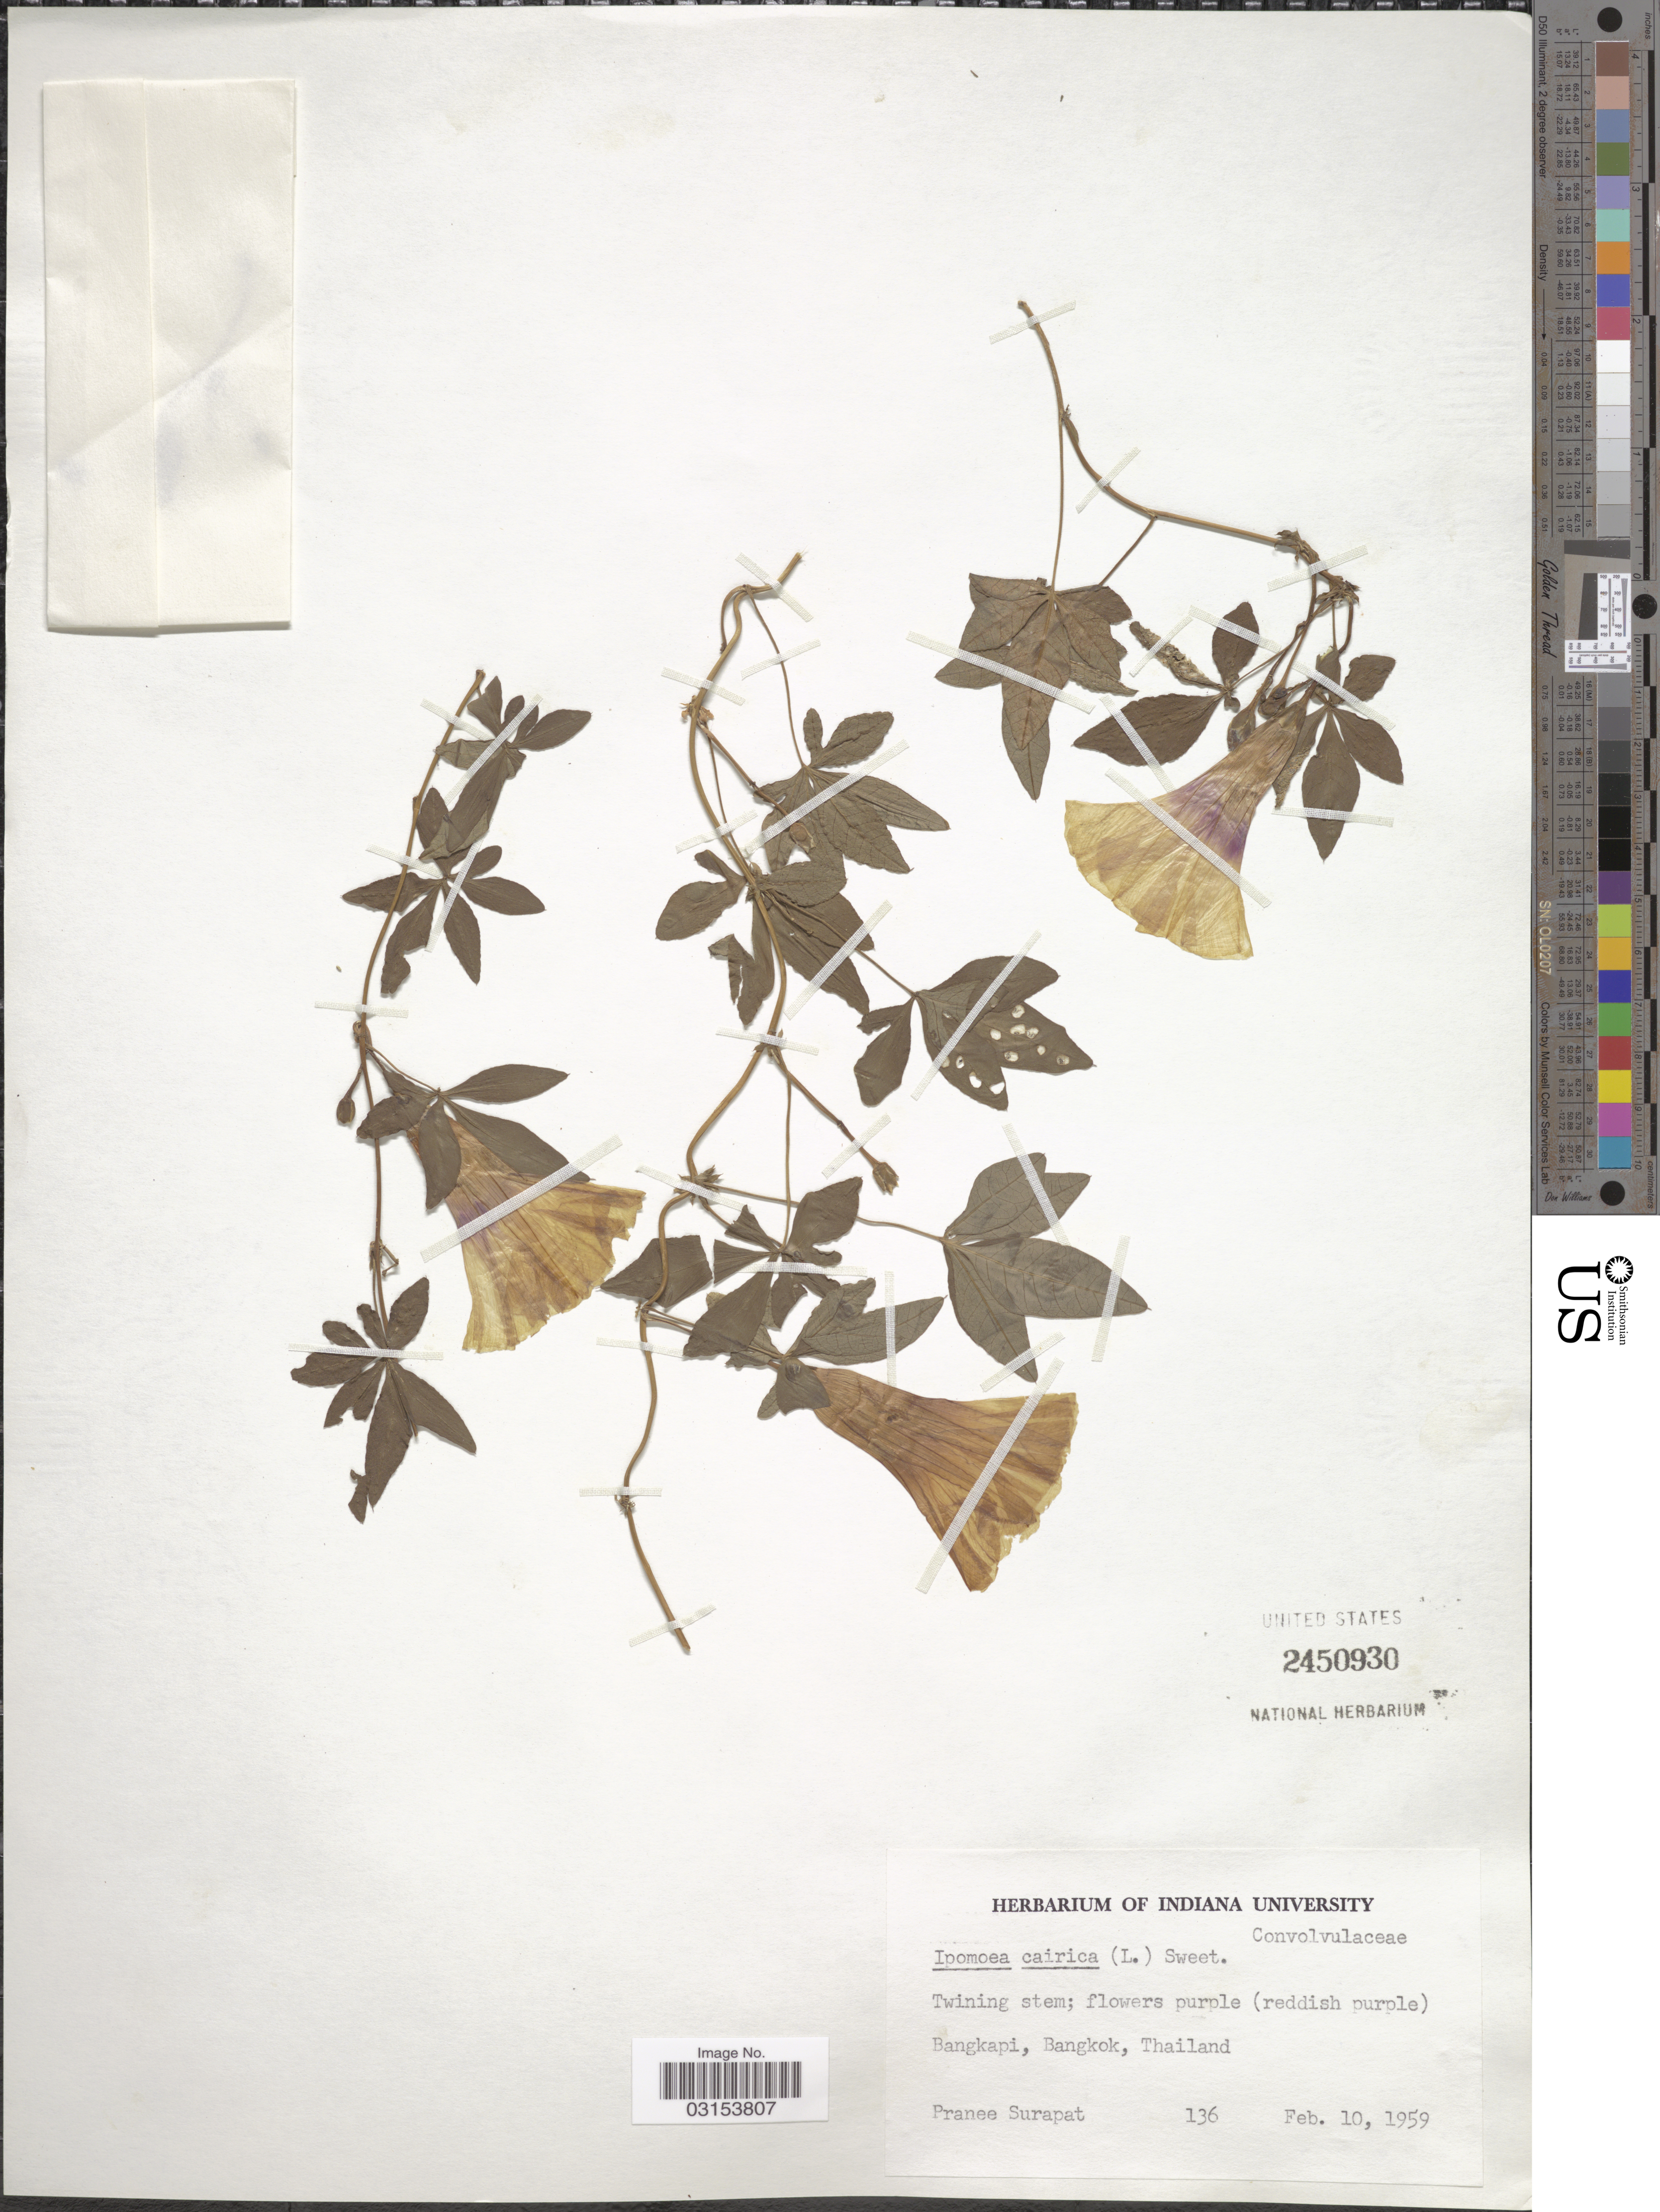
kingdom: Plantae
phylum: Tracheophyta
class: Magnoliopsida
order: Solanales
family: Convolvulaceae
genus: Ipomoea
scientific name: Ipomoea cairica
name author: (L.) Sweet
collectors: P. Surapat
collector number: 136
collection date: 1959-02-10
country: Thailand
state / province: Bangkok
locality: Bangkapi.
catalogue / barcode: US 2450930